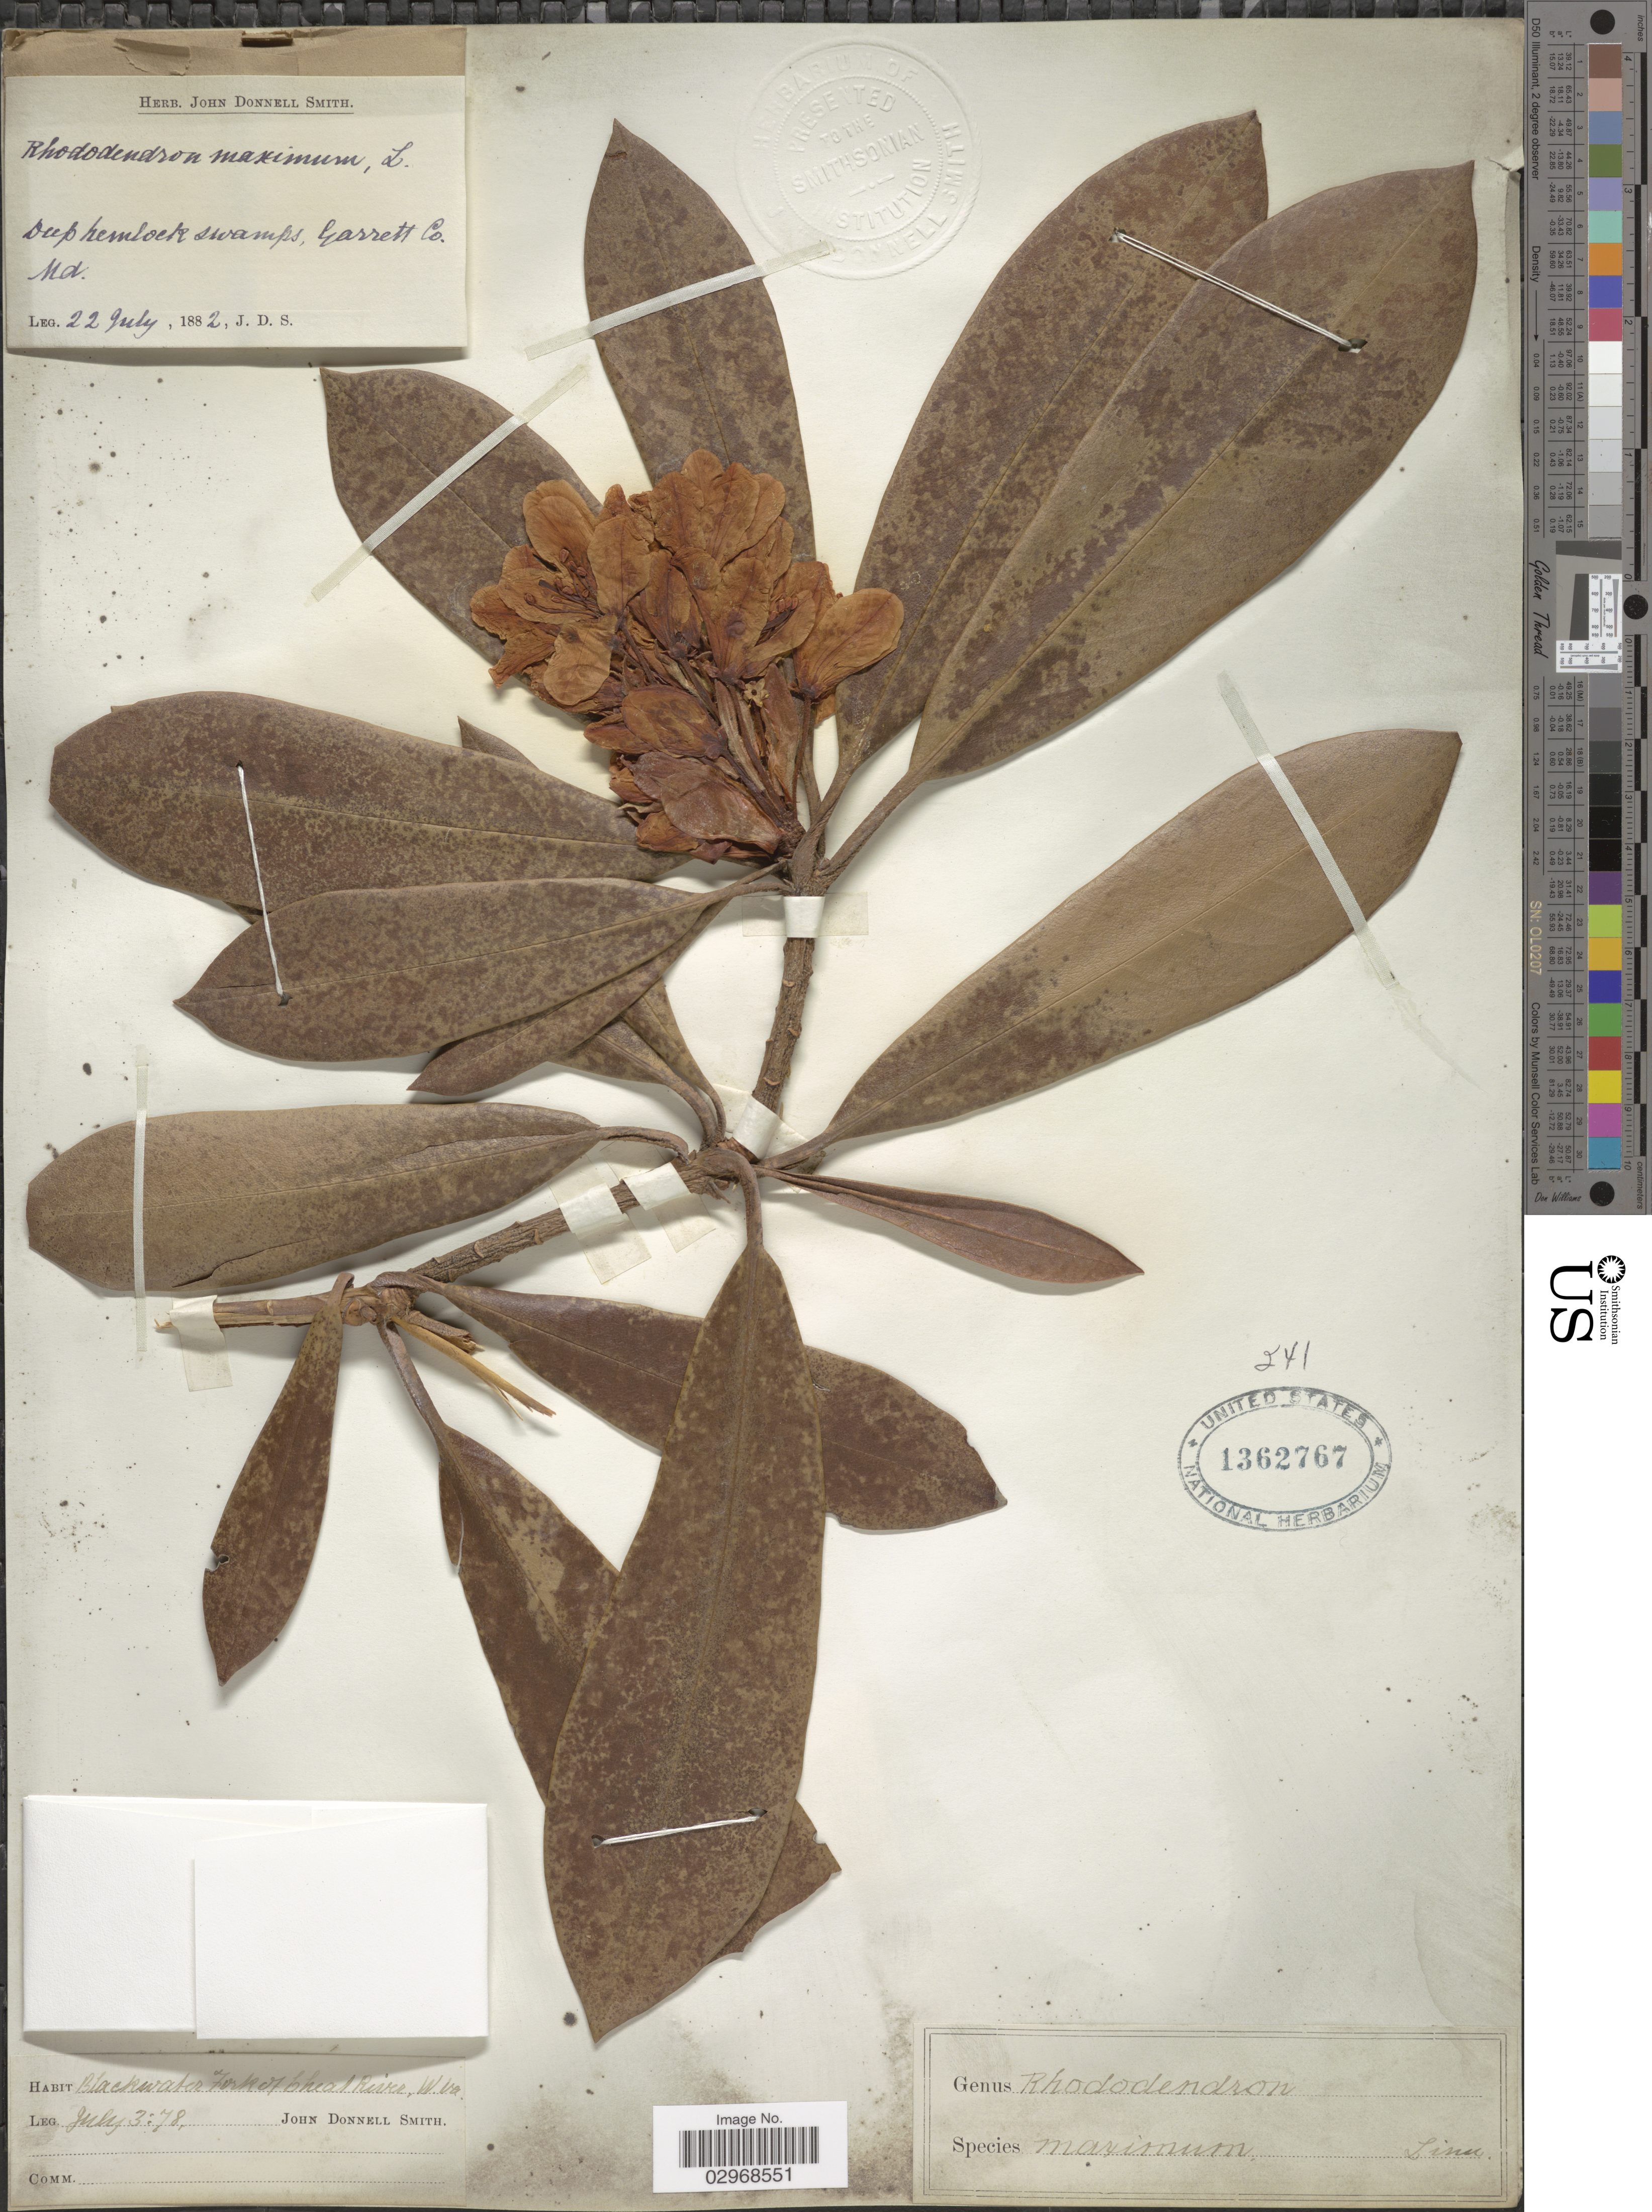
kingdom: Plantae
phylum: Tracheophyta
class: Magnoliopsida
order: Ericales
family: Ericaceae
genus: Rhododendron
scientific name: Rhododendron maximum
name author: L.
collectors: J. Donnell Smith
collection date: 1882-07-22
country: United States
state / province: Maryland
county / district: Garrett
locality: Deep hemlock swamps, Garrett Co.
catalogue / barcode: US 1362767